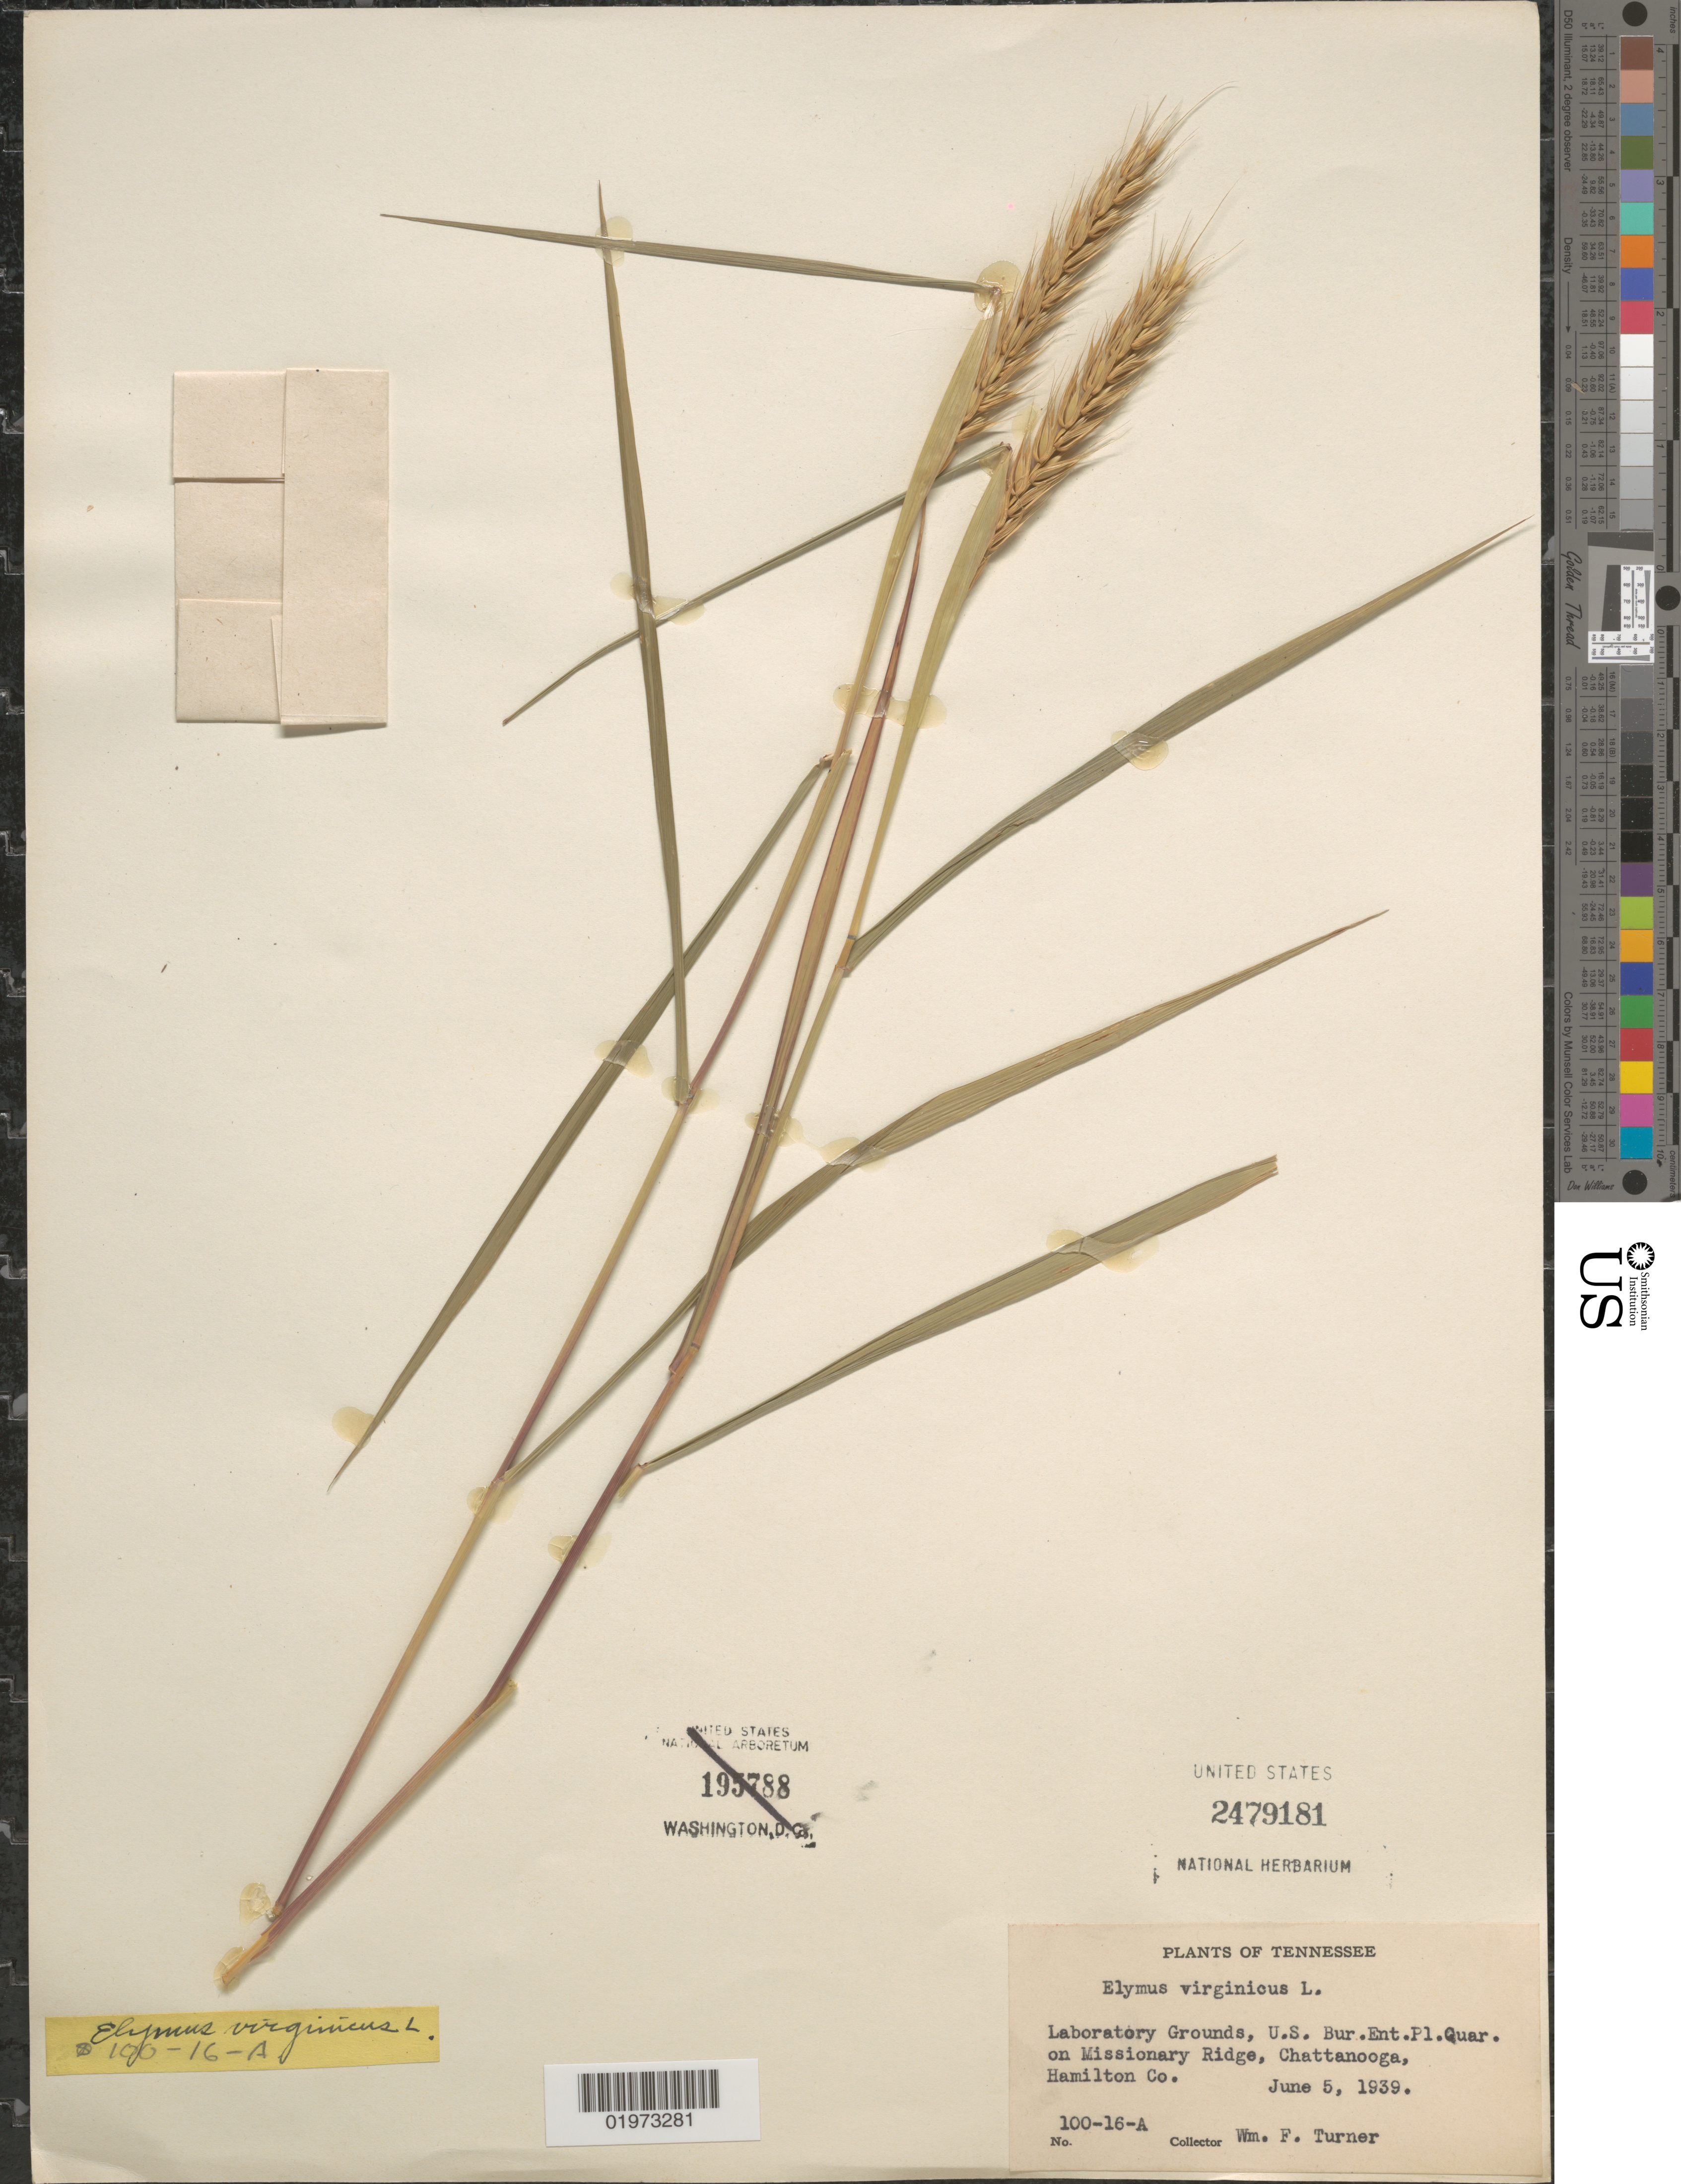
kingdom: Plantae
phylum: Tracheophyta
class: Liliopsida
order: Poales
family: Poaceae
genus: Elymus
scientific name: Elymus virginicus var. virginicus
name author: L.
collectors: W. Turner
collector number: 100-16-A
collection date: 1939-06-05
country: United States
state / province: Tennessee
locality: Laboratory Grounds, U.S. Bur. Ent. Pl. Quar. on Missionary Ridge, Chattanooga, Hamilton Co.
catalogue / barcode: US 2479181